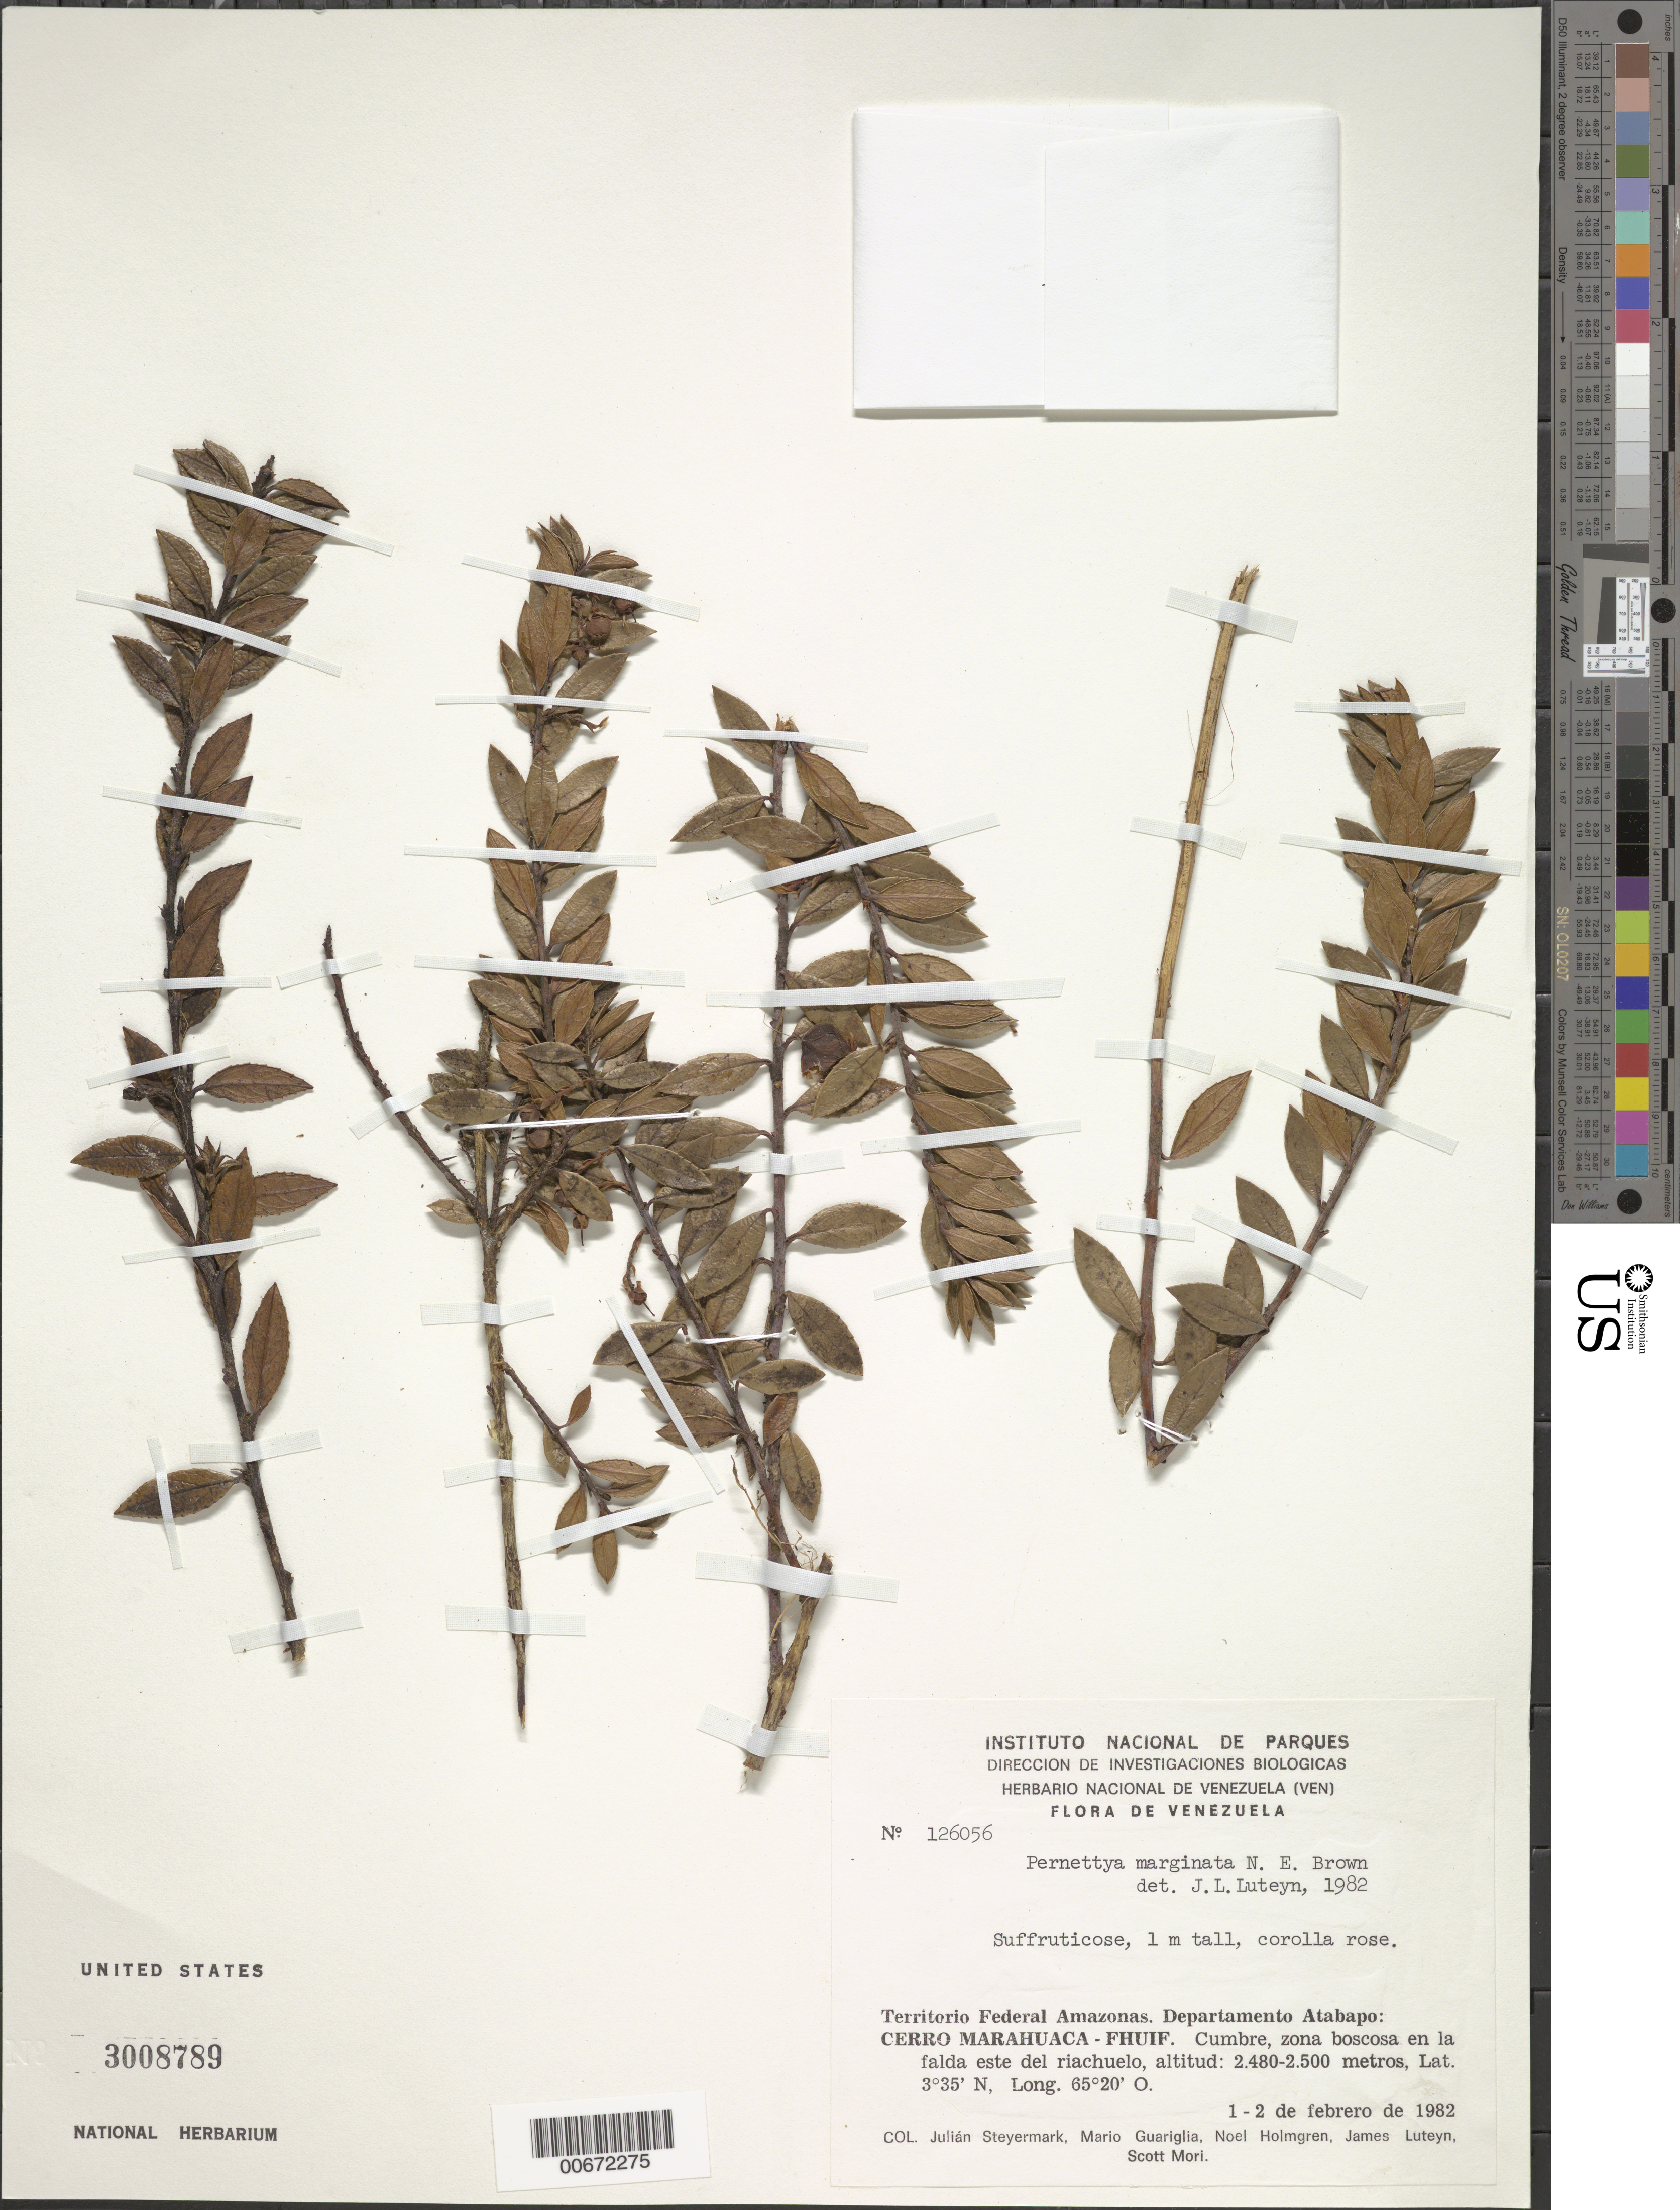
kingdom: Plantae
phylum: Tracheophyta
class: Magnoliopsida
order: Ericales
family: Ericaceae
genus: Pernettya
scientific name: Pernettya marginata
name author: N.E. Br.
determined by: Luteyn, J. L.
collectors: J. Steyermark, M. Guariglia P., N. H. Holmgren, J. L. Luteyn & S. Mori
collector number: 126056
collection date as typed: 1-Feb-82 to 2-Feb-82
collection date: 1982-02-01/1982-02-02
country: Venezuela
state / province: Amazonas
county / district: Atabapo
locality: Cerro Marahuaca - FHUIF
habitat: Cumbre, zona boscosa en la falda este del riachuello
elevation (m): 2480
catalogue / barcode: US 3008789